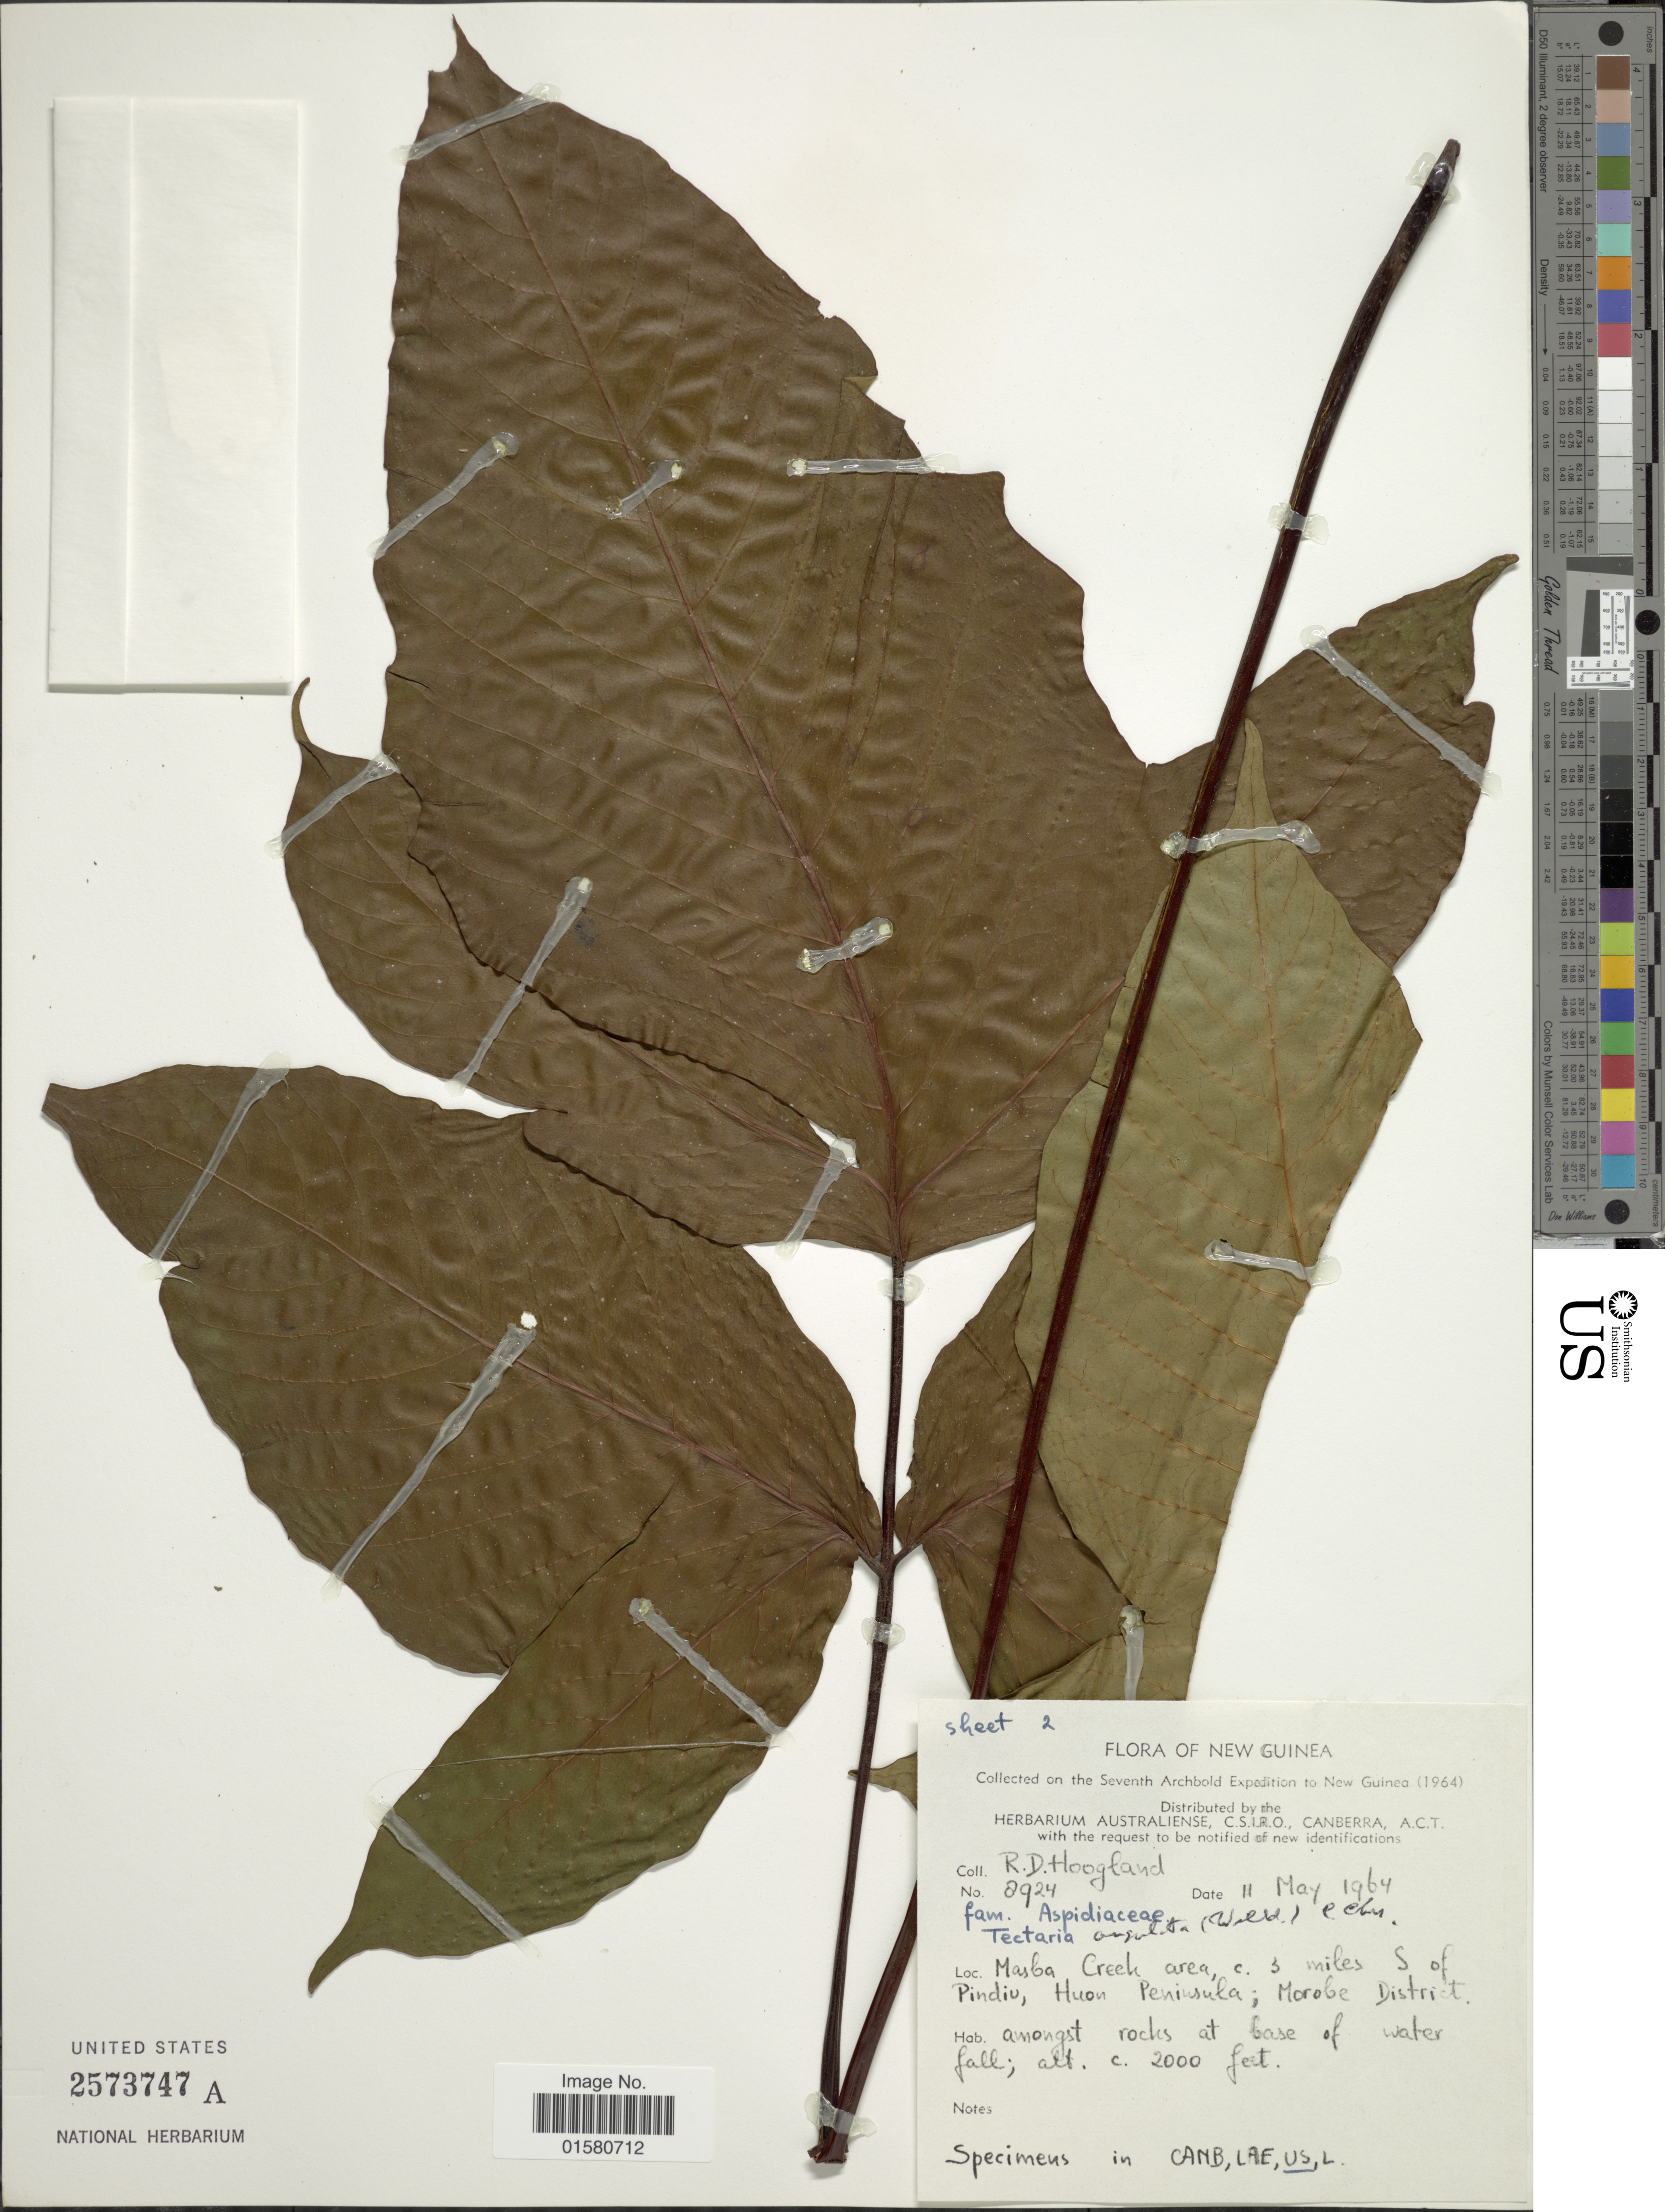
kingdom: Plantae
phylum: Tracheophyta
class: Polypodiopsida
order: Polypodiales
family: Tectariaceae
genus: Tectaria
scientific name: Tectaria angulata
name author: (Willd.) Copel.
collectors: R. D. Hoogland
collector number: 8924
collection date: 1964-05-11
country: Papua New Guinea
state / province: Morobe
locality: Masba Creek area, 3 miles S of Pindiu, Huon Peninsula; Morobe District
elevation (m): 610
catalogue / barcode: US 2573747A